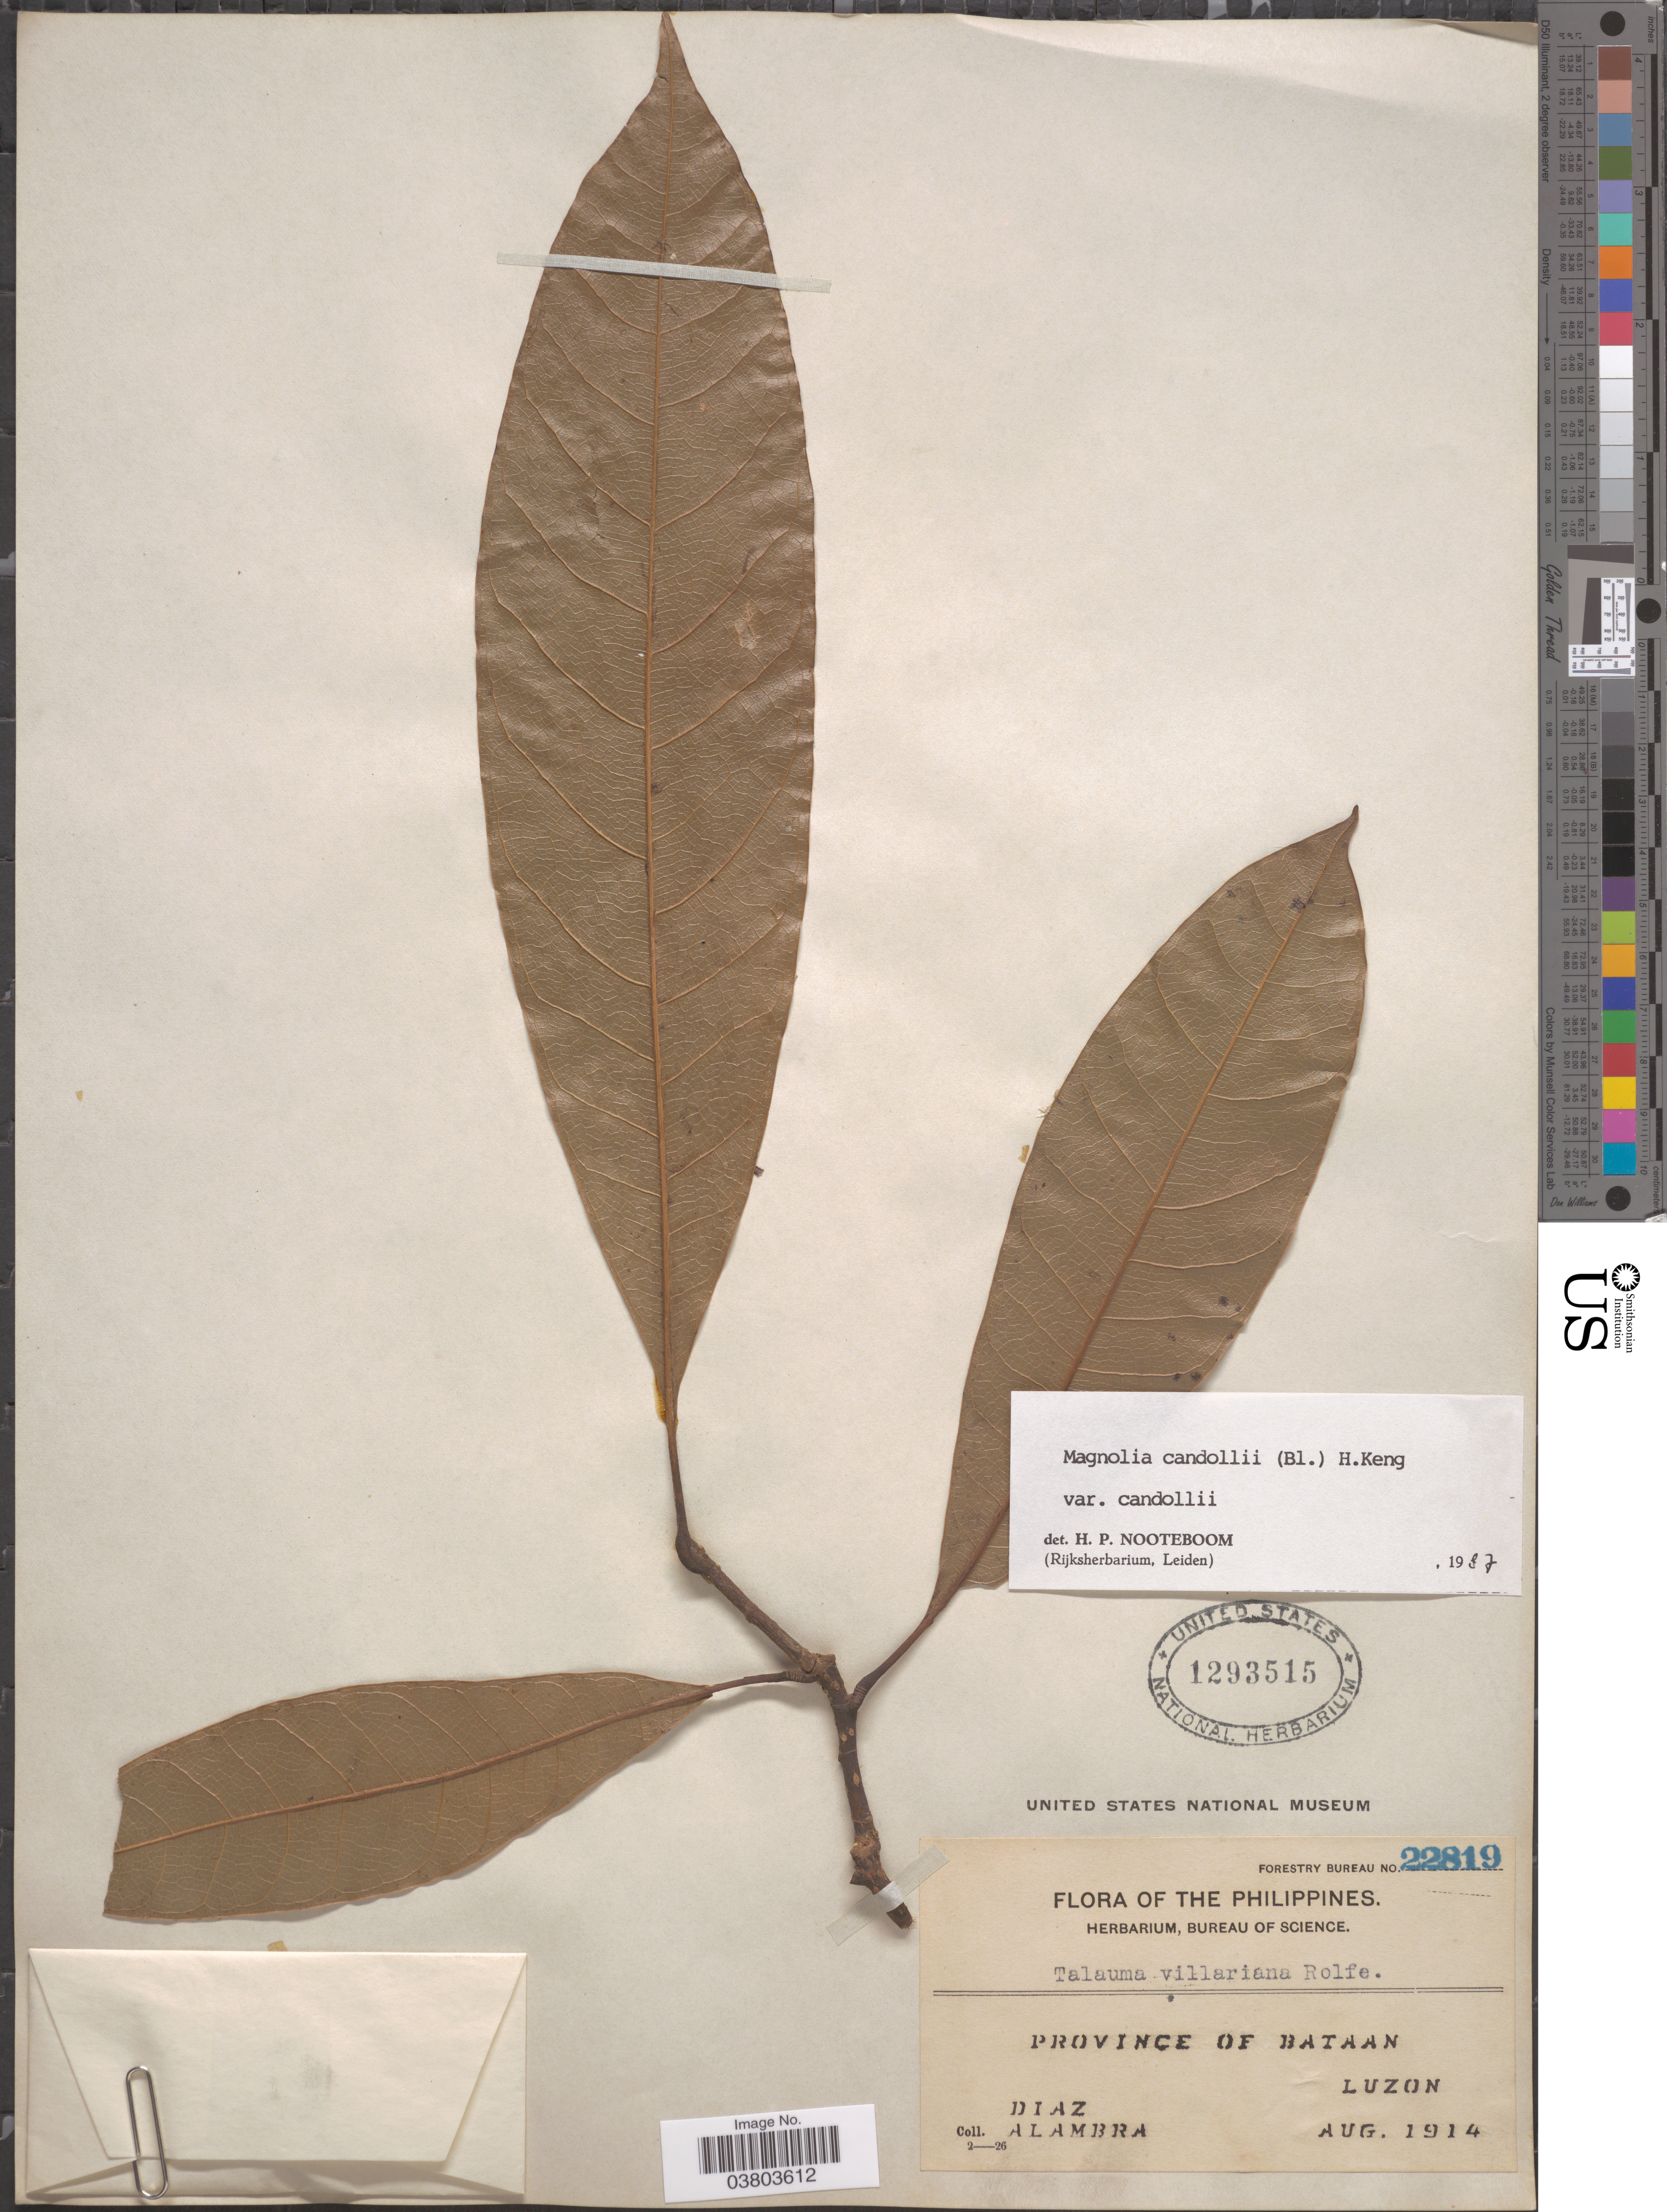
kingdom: Plantae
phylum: Tracheophyta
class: Magnoliopsida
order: Magnoliales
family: Magnoliaceae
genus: Magnolia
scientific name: Magnolia candollei var. candollei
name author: Link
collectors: Diaz & -. Alambra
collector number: Forestry Bureau 22819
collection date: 1914-08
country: Philippines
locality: Province of Bataan. Luzon.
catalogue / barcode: US 1293515